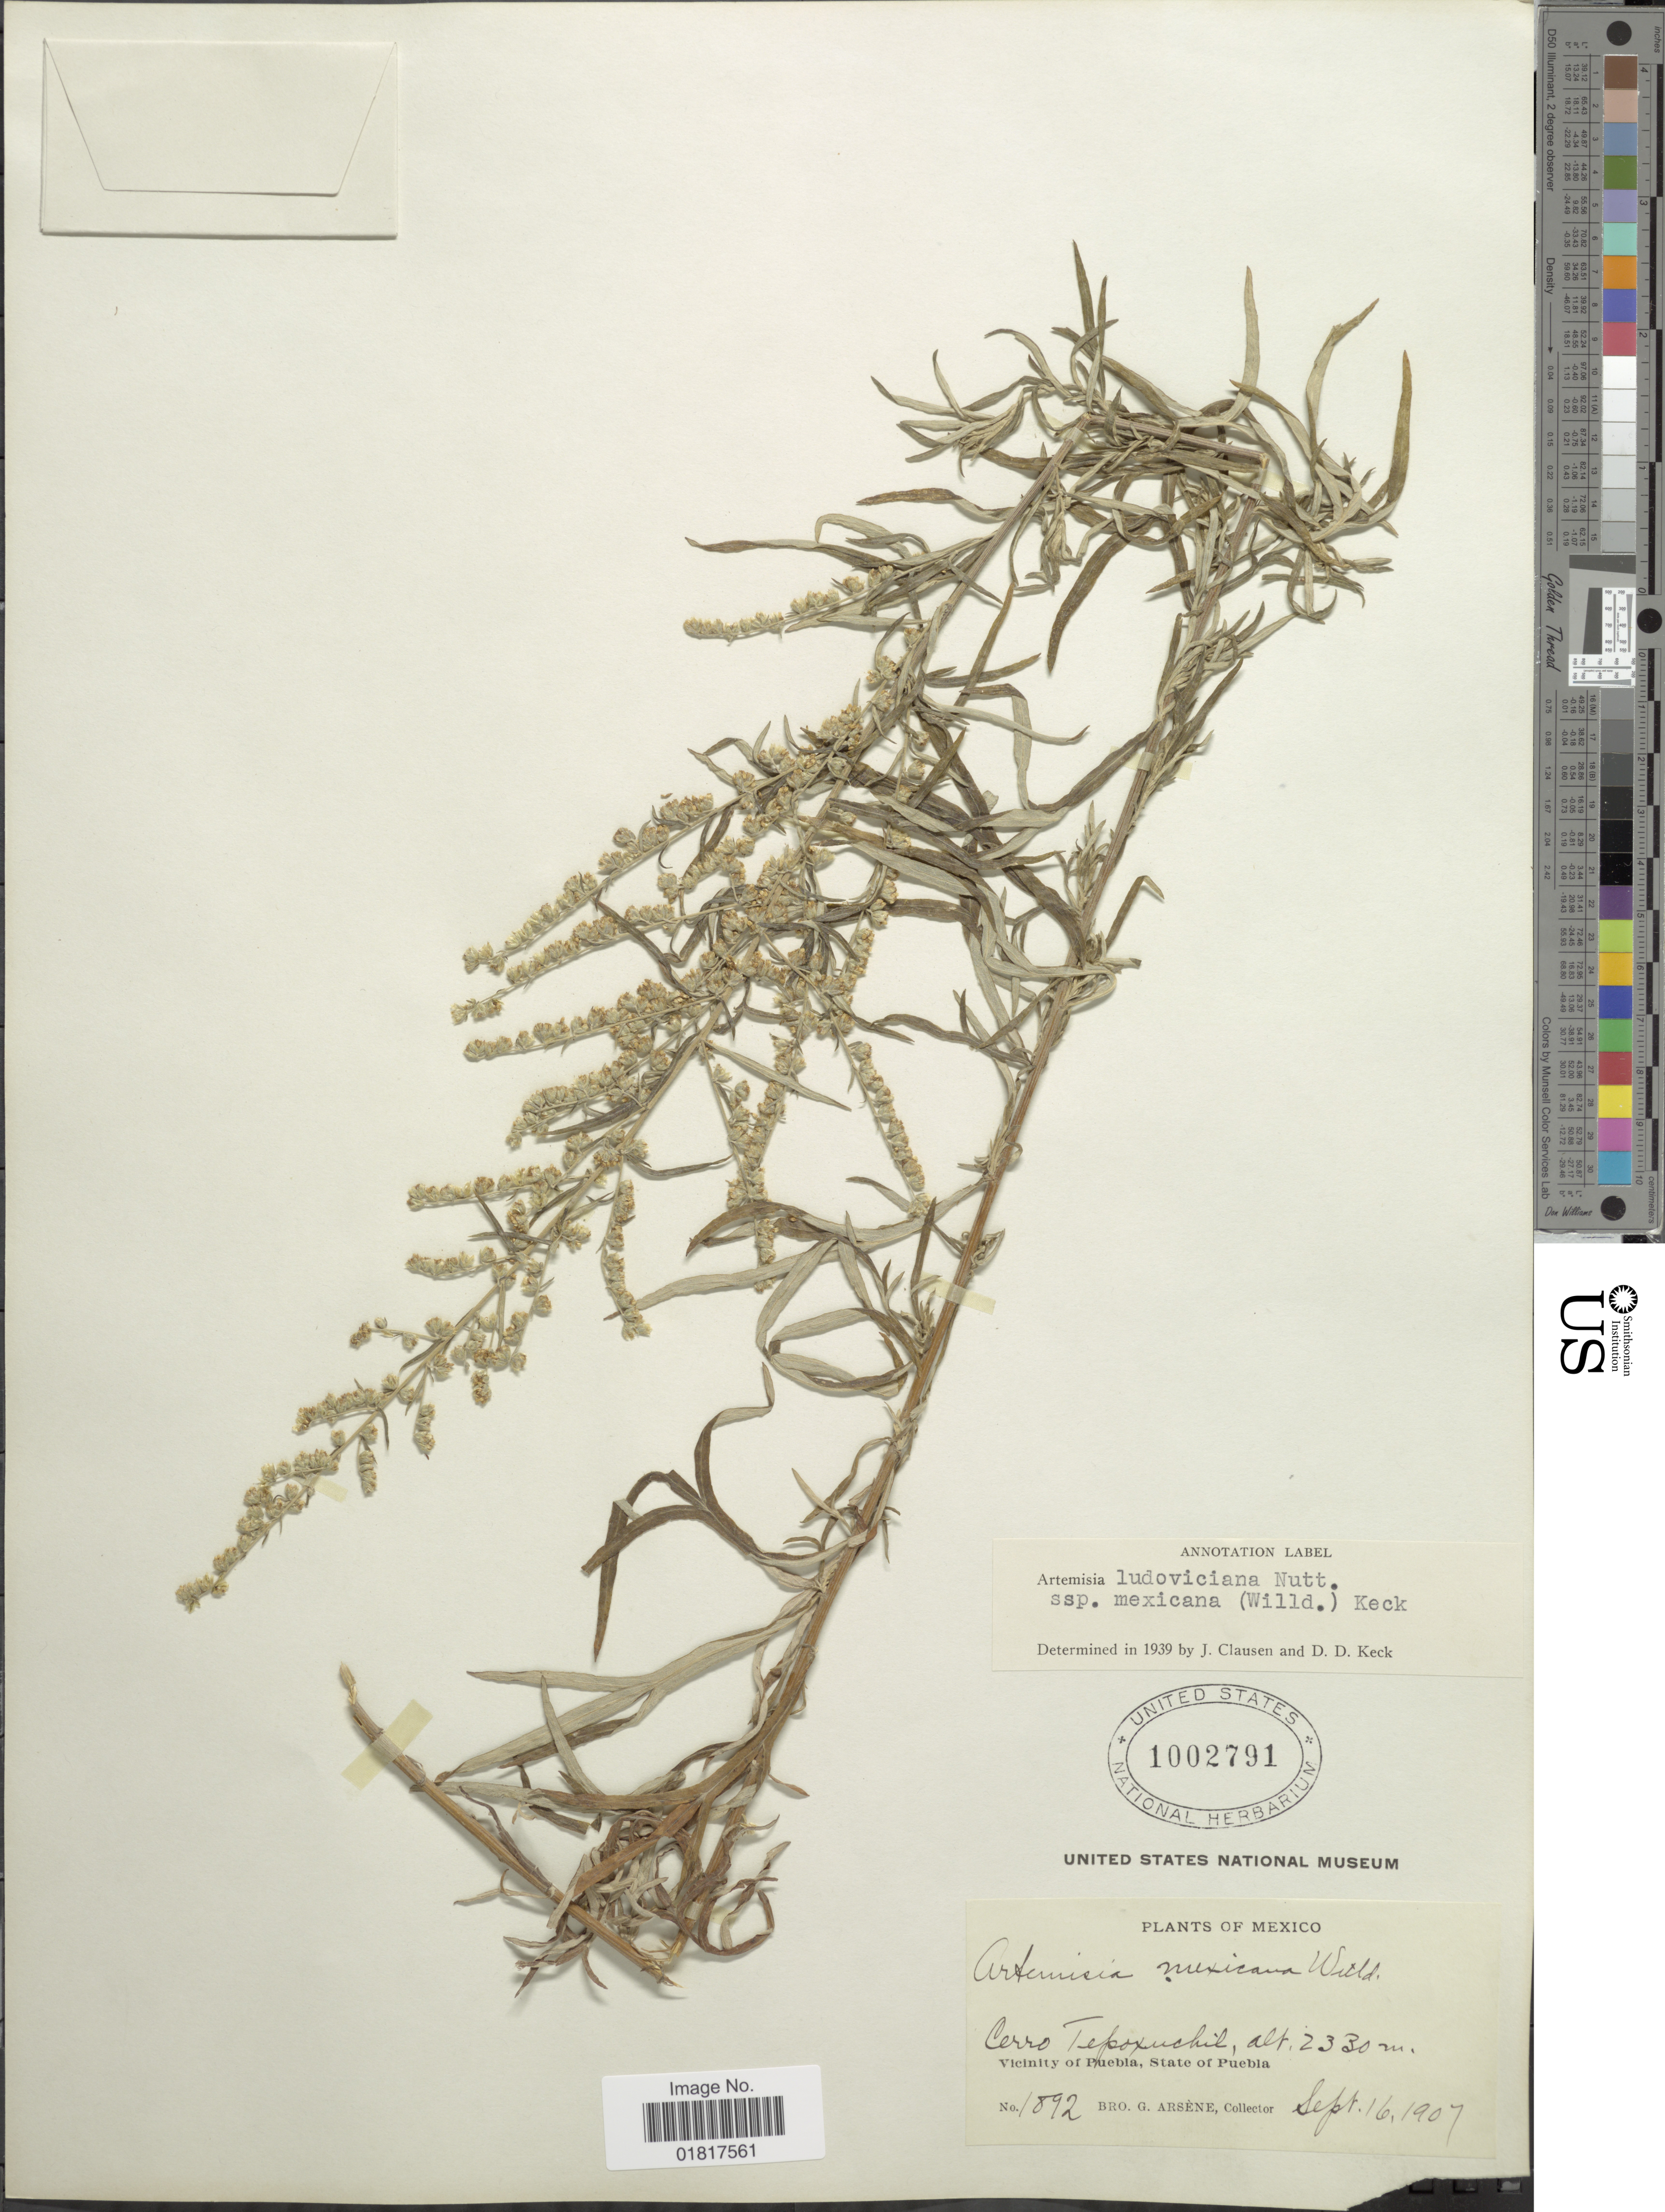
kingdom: Plantae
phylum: Tracheophyta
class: Magnoliopsida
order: Asterales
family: Asteraceae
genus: Artemisia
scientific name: Artemisia ludoviciana subsp. mexicana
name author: (Willd. ex Spreng.) D.D. Keck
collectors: Bro. G. Arsène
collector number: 1892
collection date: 1907-09-16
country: Mexico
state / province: Puebla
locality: Cerro Tepoxuchil, Vicinity of Puebla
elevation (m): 2330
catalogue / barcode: US 1002791